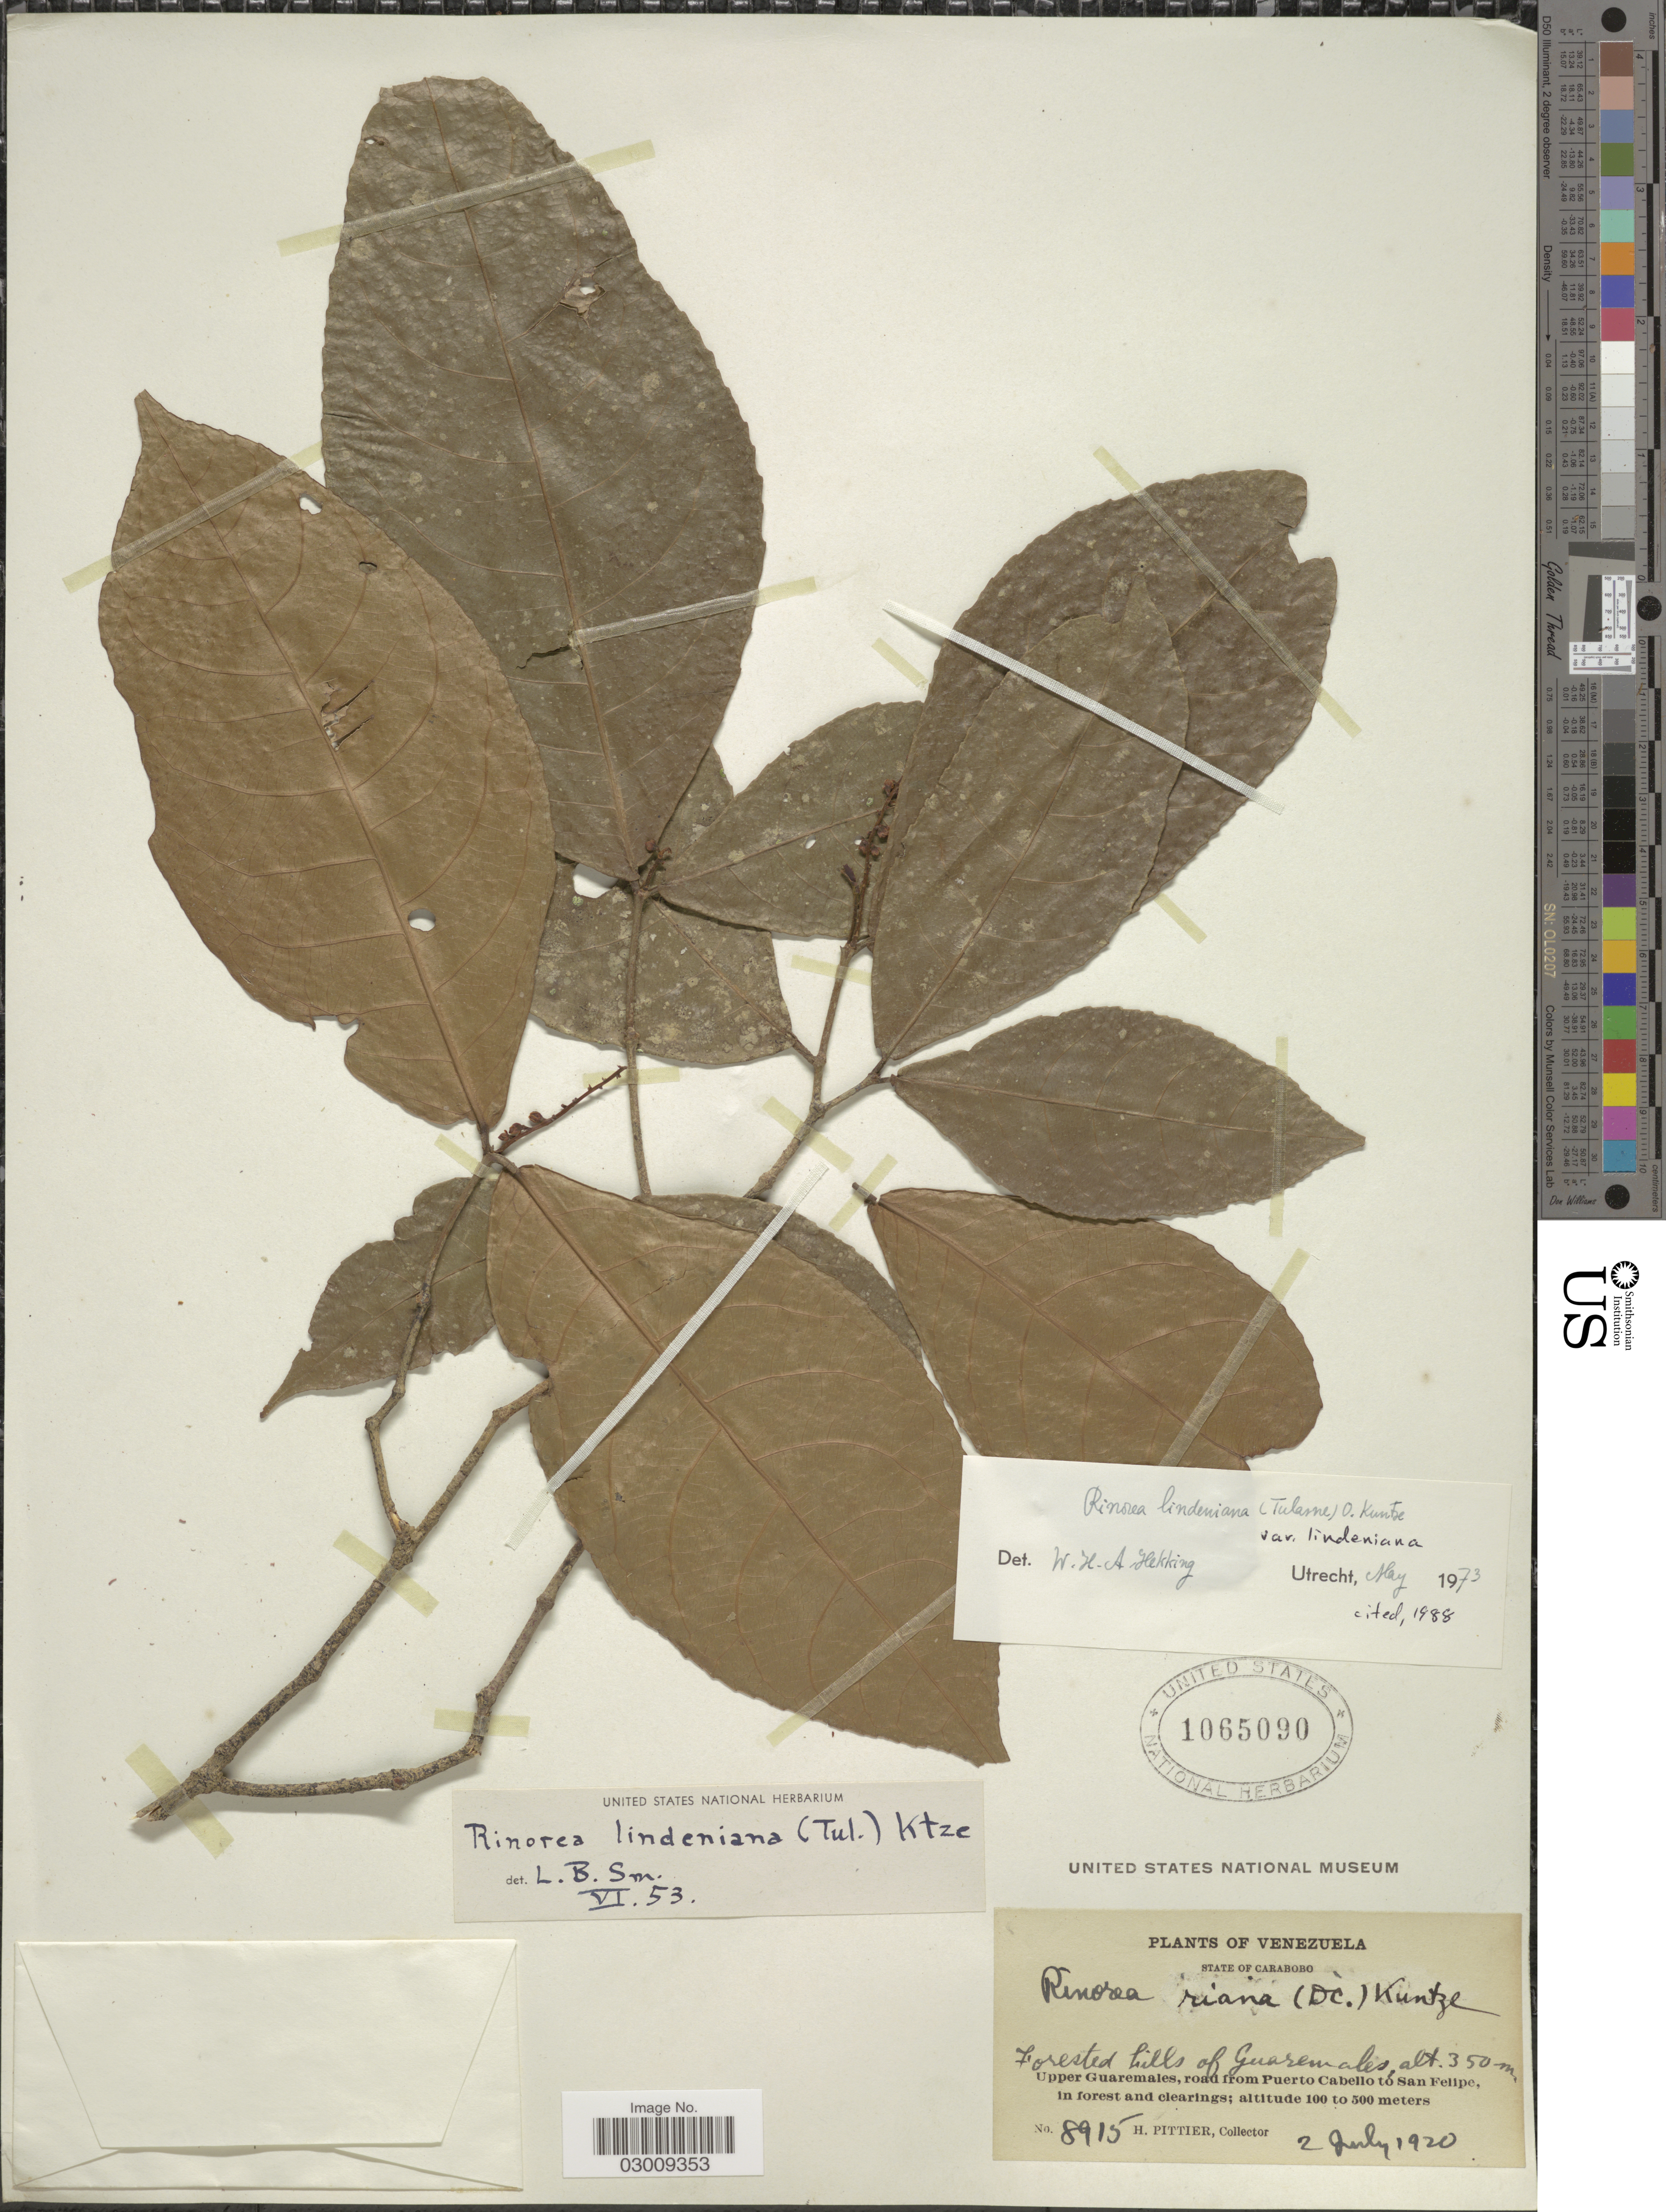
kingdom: Plantae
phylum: Tracheophyta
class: Magnoliopsida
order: Malpighiales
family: Violaceae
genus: Rinorea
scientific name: Rinorea lindeniana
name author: (Tul.) Kuntze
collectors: H. F. Pittier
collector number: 8915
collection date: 1920-07-02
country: Venezuela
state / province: Carabobo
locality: Forested hills of Guaremales. Upper Guaremales, road from Puerto Cabello to San Felipe.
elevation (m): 100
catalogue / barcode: US 1065090